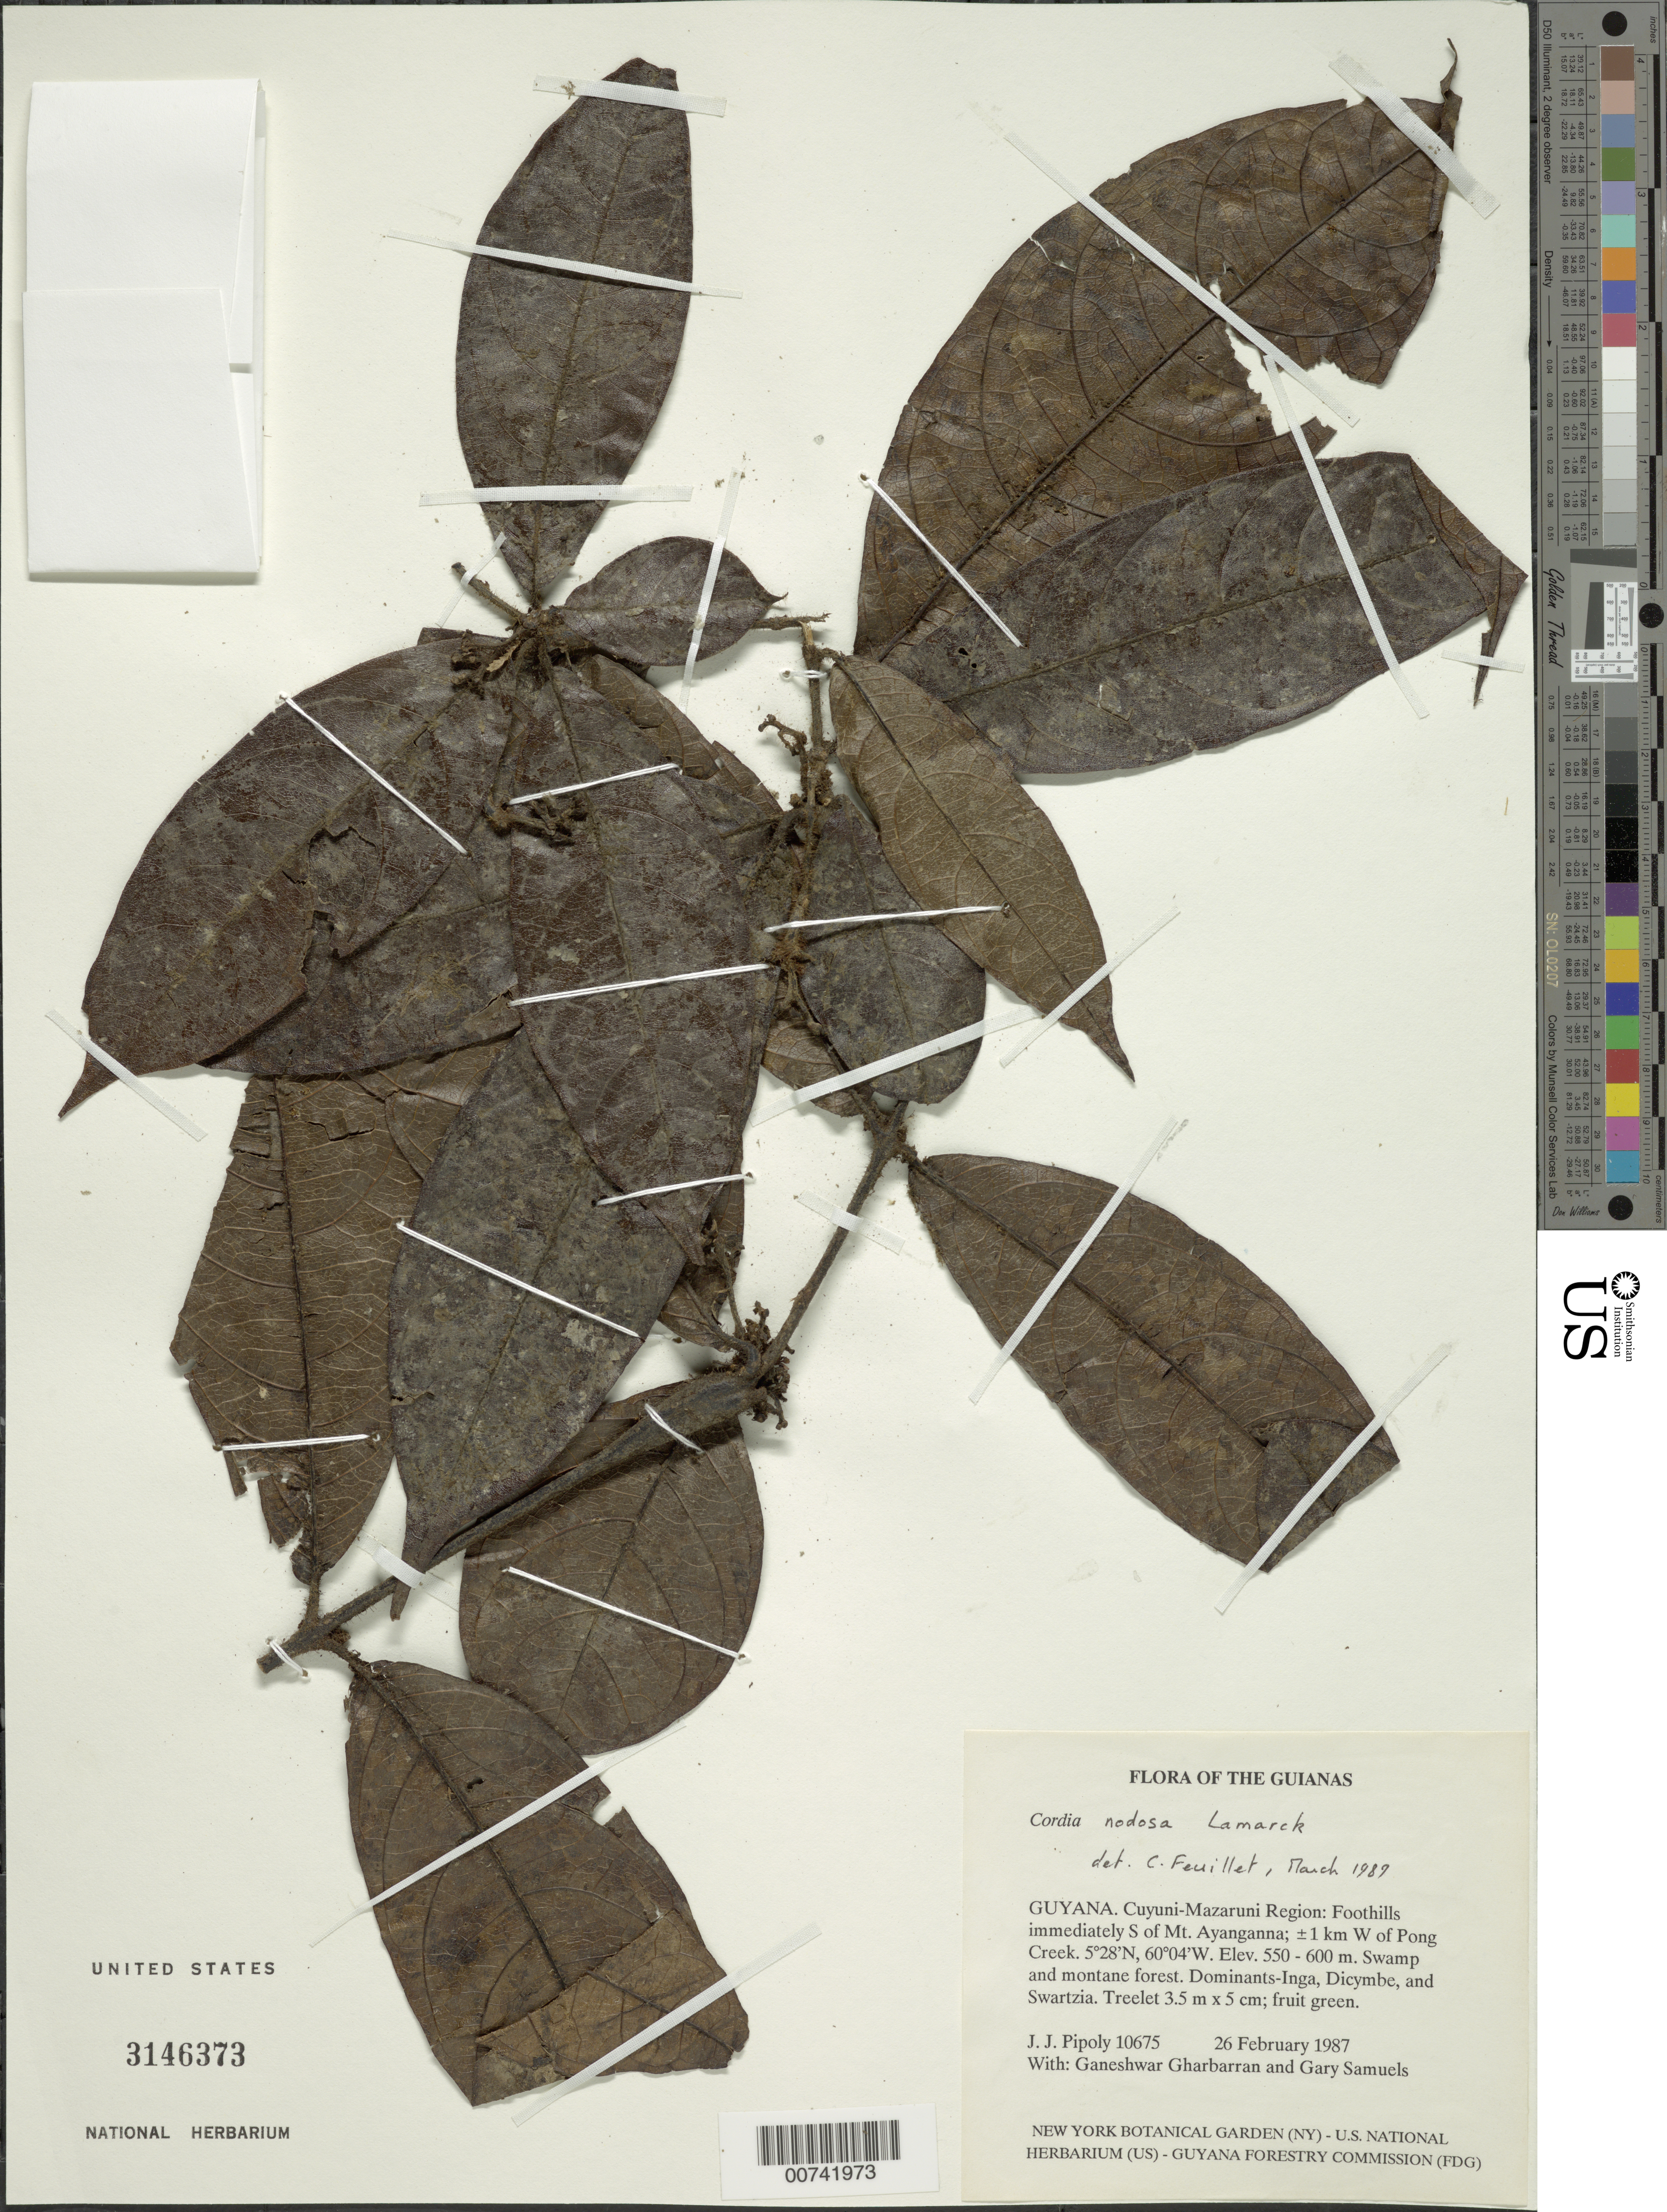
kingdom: Plantae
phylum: Tracheophyta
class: Magnoliopsida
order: Boraginales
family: Cordiaceae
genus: Cordia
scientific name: Cordia nodosa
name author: Lam.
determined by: Feuillet, C.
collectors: J. J. Pipoly, G. Gharbarran & G. Samuels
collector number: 10675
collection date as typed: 26 February 1987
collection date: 1987-02-26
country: Guyana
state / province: Cuyuni-Mazaruni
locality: Foothills immediately S of Mt. Ayanganna; ±1 km W of Pong Creek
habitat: Swamp and montane forest. Dominants: Inga, Dicymbe, and Swartzia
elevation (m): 550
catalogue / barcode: US 3146373